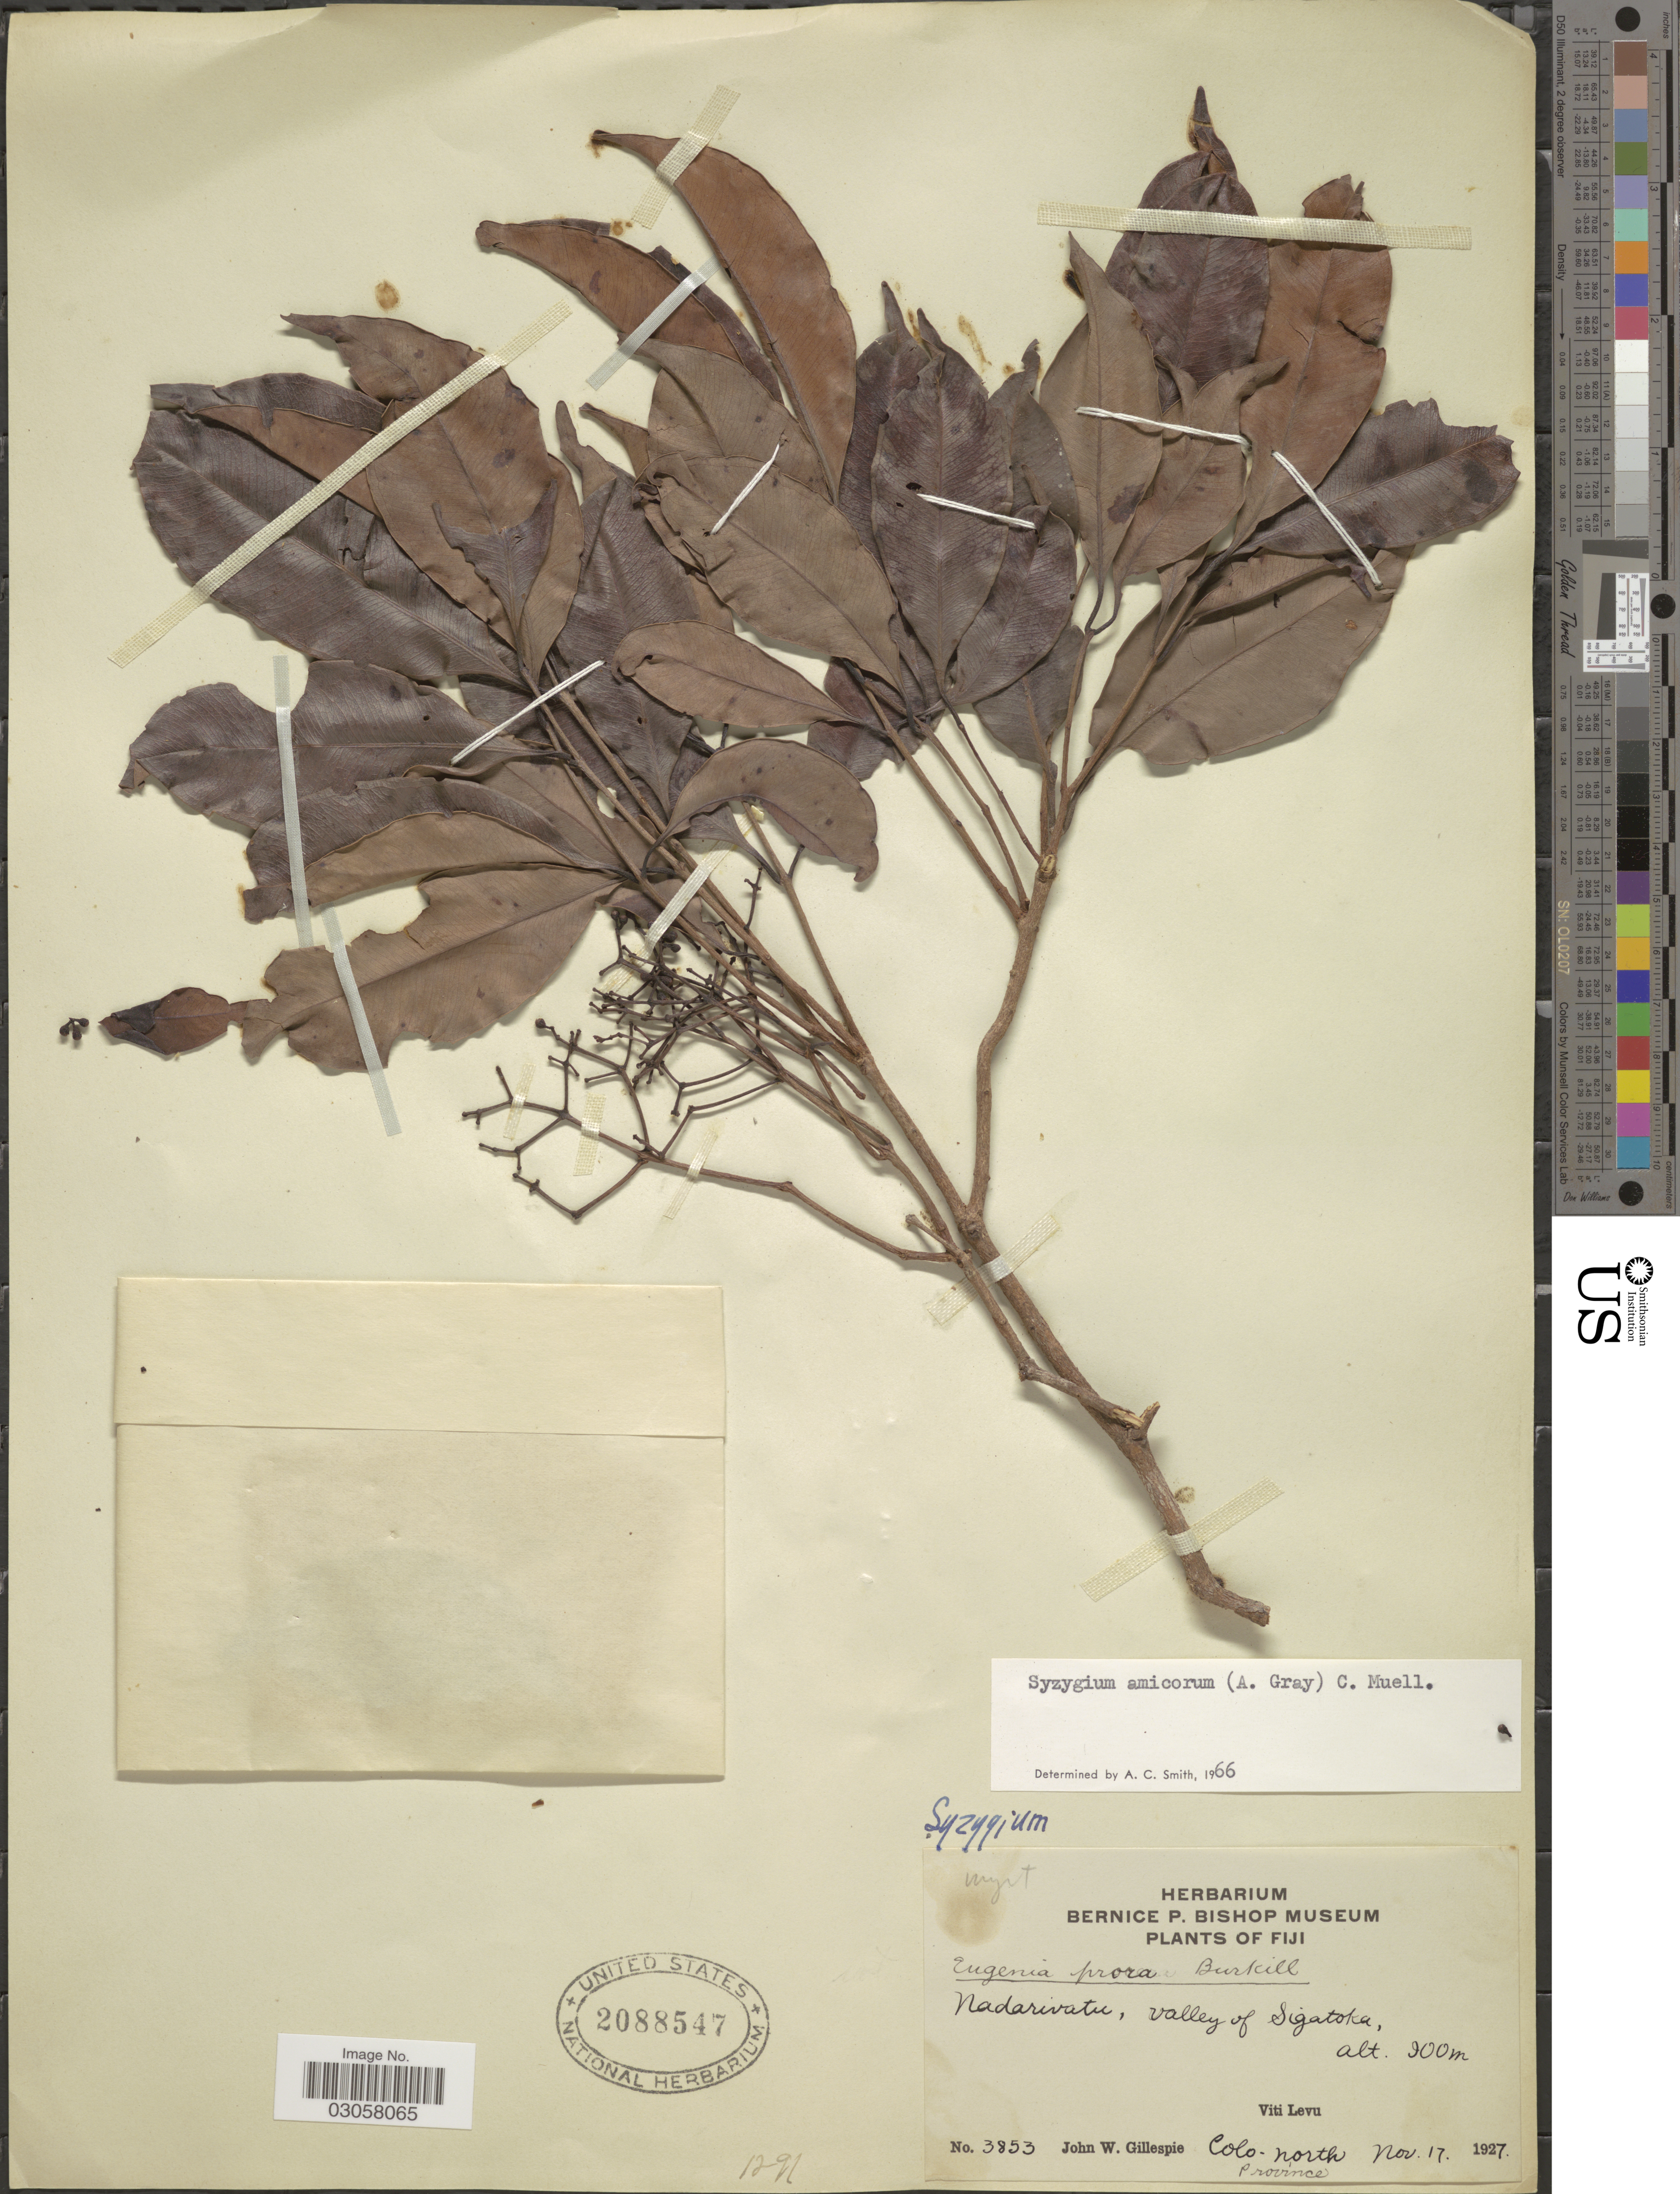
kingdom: Plantae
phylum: Tracheophyta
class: Magnoliopsida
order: Myrtales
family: Myrtaceae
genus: Syzygium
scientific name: Syzygium amicorum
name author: (A. Gray) K. Müller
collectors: J. W. Gillespie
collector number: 3853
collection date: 1927-11-17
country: Fiji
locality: Nadarivatu, valley of Sigatoka. Viti Levu. Colo-north Province.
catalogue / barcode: US 2088547